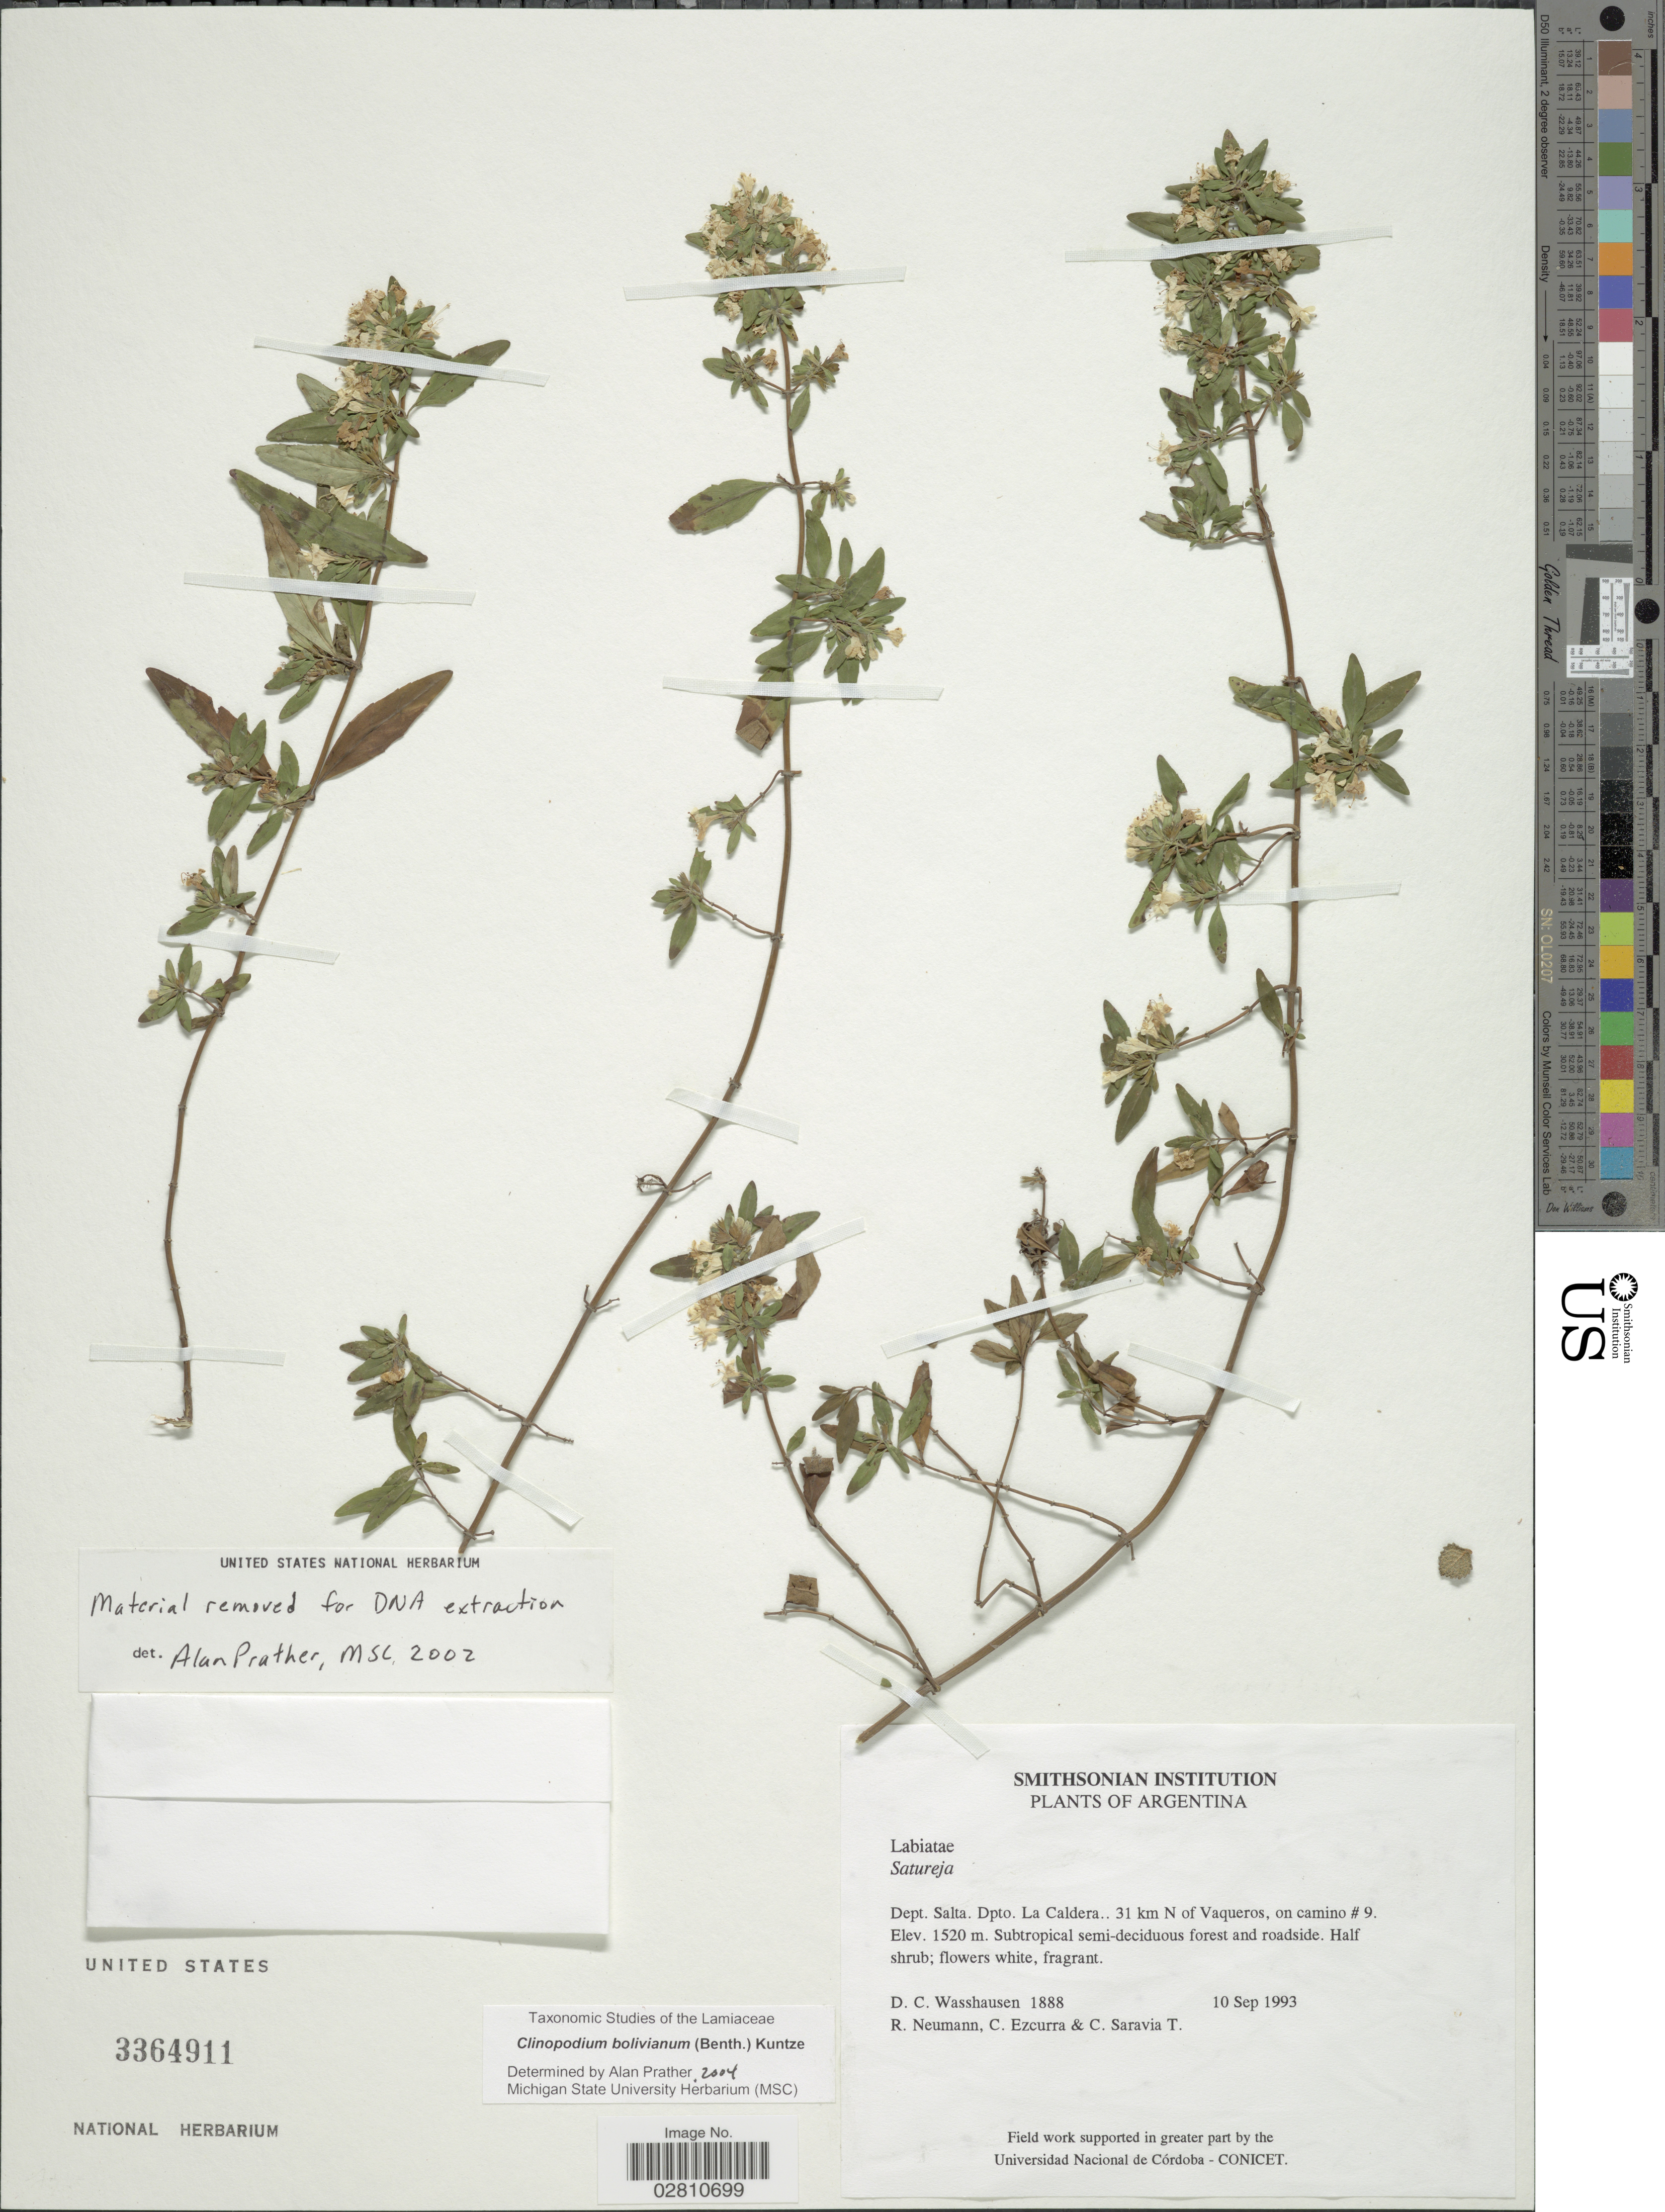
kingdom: Plantae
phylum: Tracheophyta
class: Magnoliopsida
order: Lamiales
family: Lamiaceae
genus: Clinopodium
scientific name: Clinopodium bolivianum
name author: (Benth.) Kuntze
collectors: D. C. Wasshausen, R. Neumann, C. Ezcurra & C. Saravia T.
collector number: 1888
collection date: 1993-09-10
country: Argentina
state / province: Salta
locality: Dept. Salta, Dpto. La Caldera, 31 km N of Vaqueros, on camino # 9.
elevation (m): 1520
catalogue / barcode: US 3364911